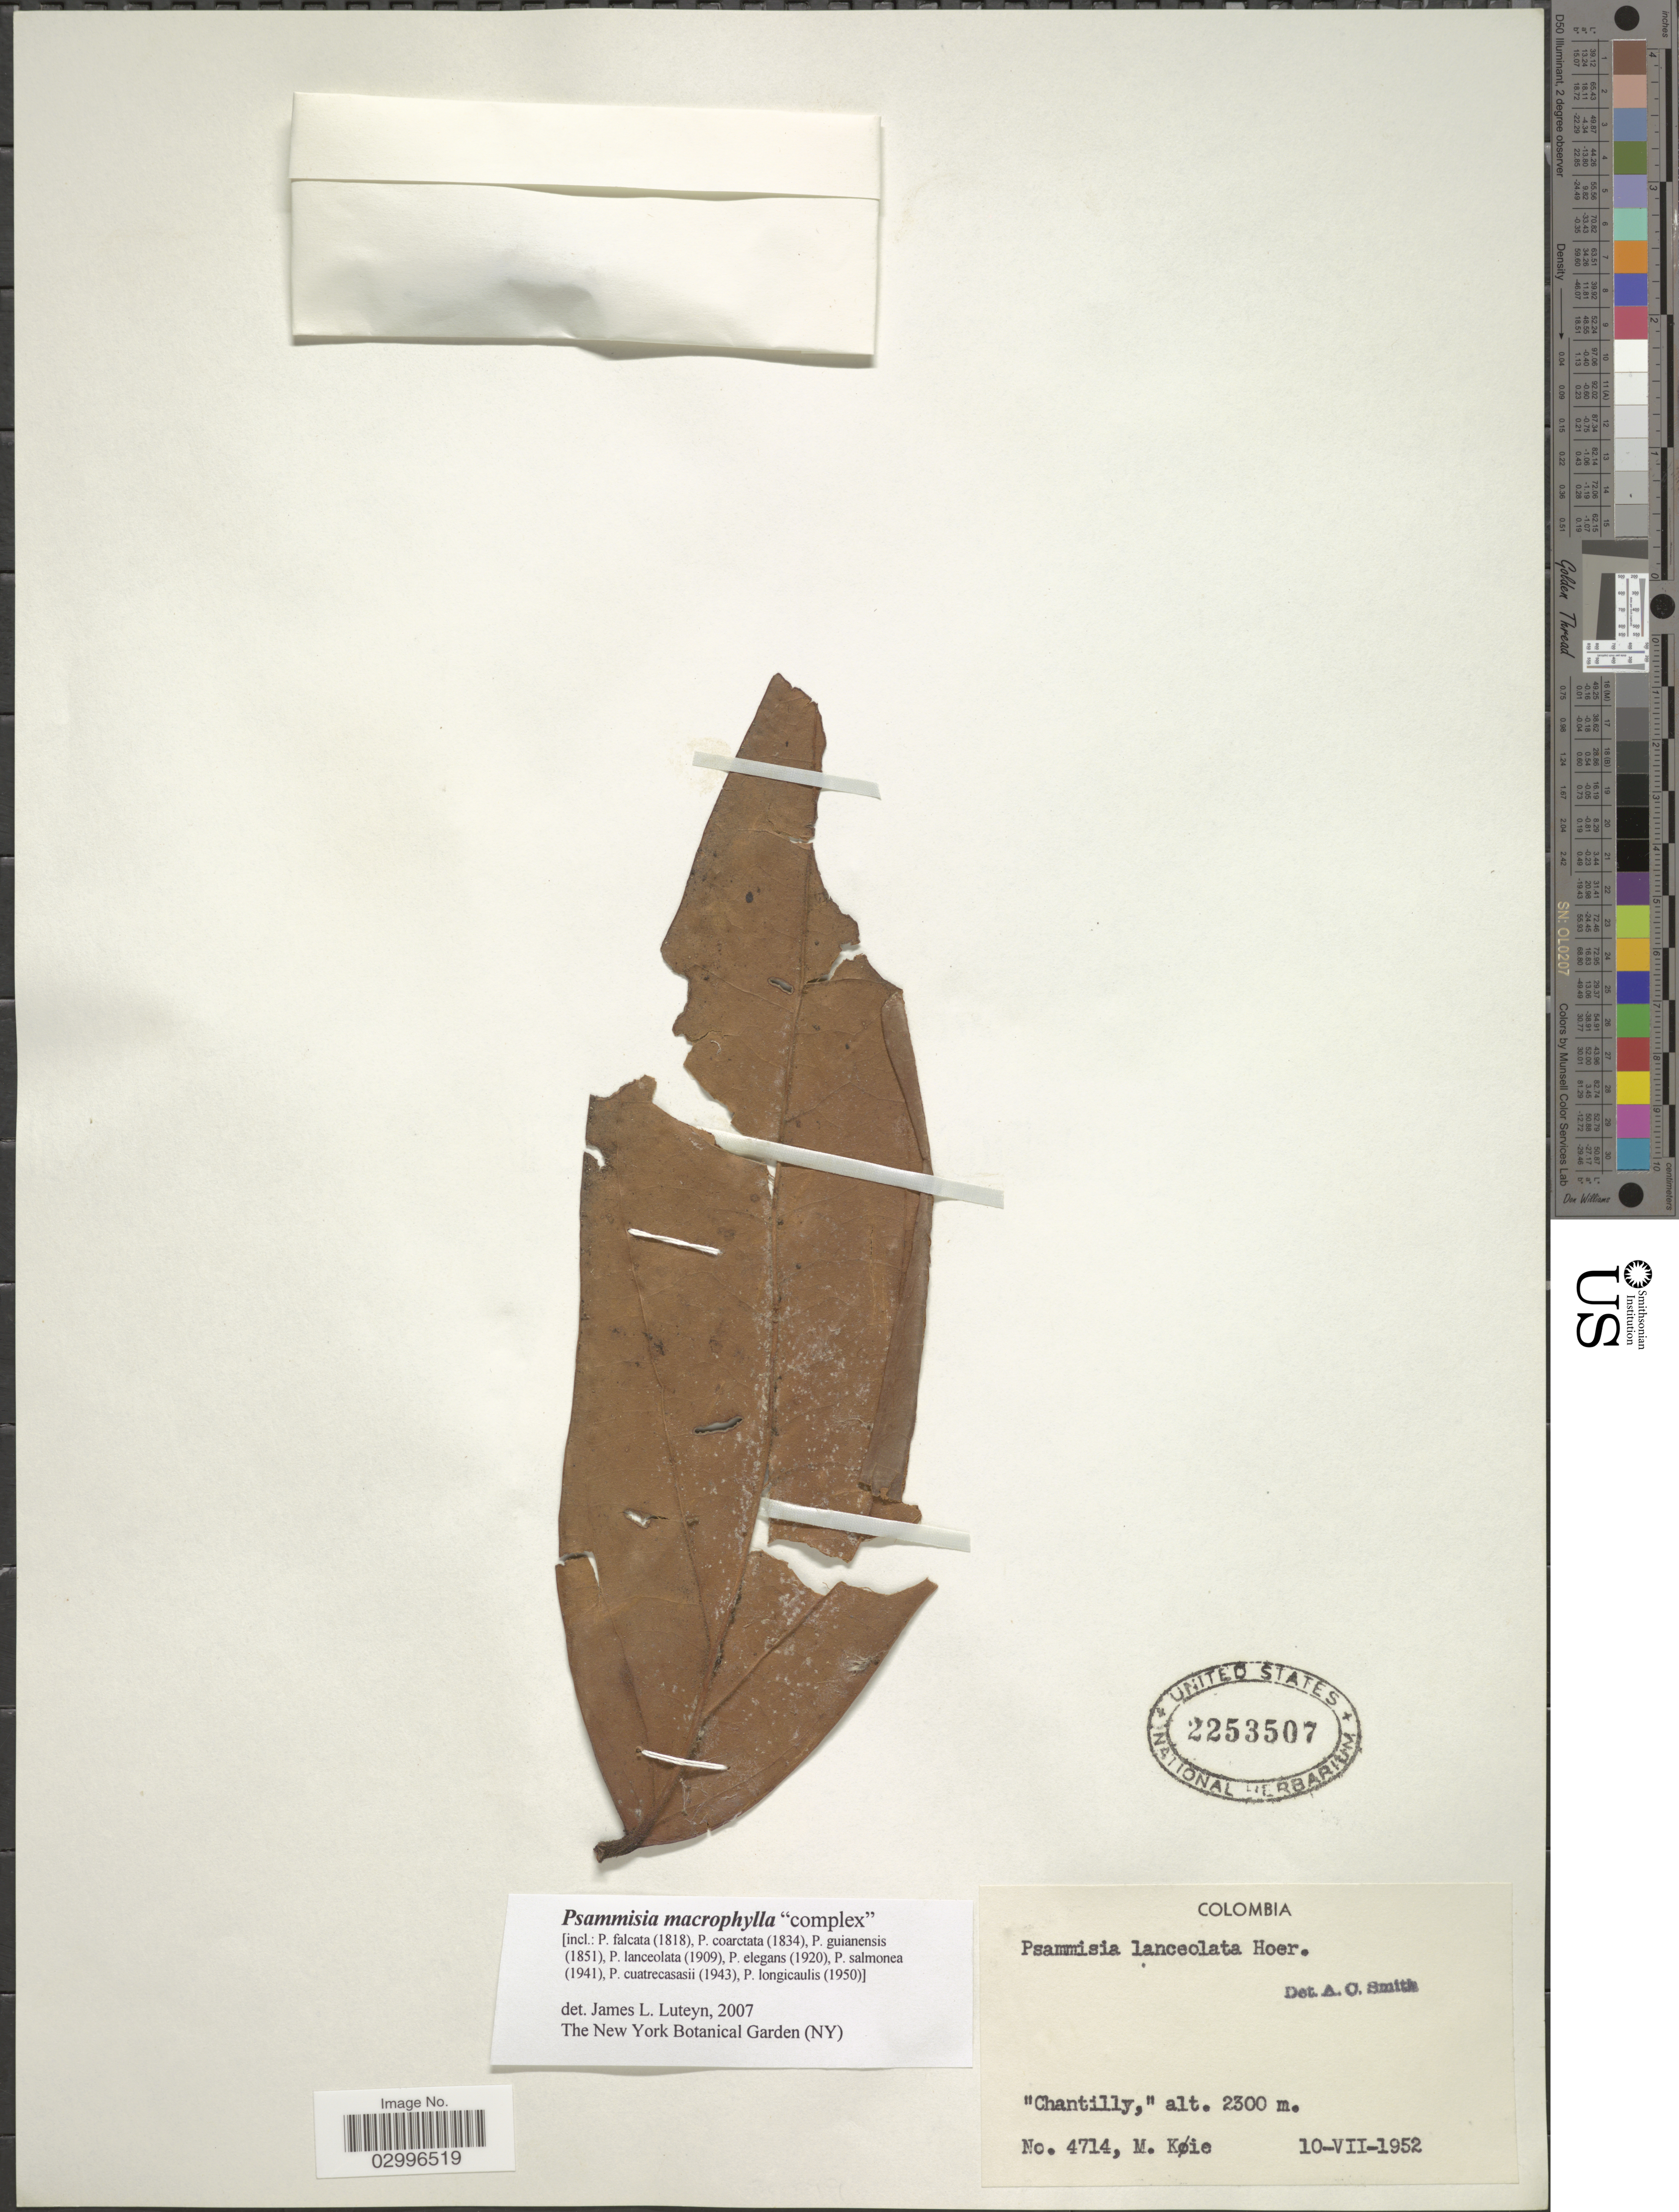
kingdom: Plantae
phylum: Tracheophyta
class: Magnoliopsida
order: Ericales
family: Ericaceae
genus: Psammisia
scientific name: Psammisia macrophylla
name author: (Kunth) Klotzsch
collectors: M. Köie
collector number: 4714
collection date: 1952-07-10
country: Colombia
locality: Chantilly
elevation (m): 2300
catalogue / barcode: US 2253507